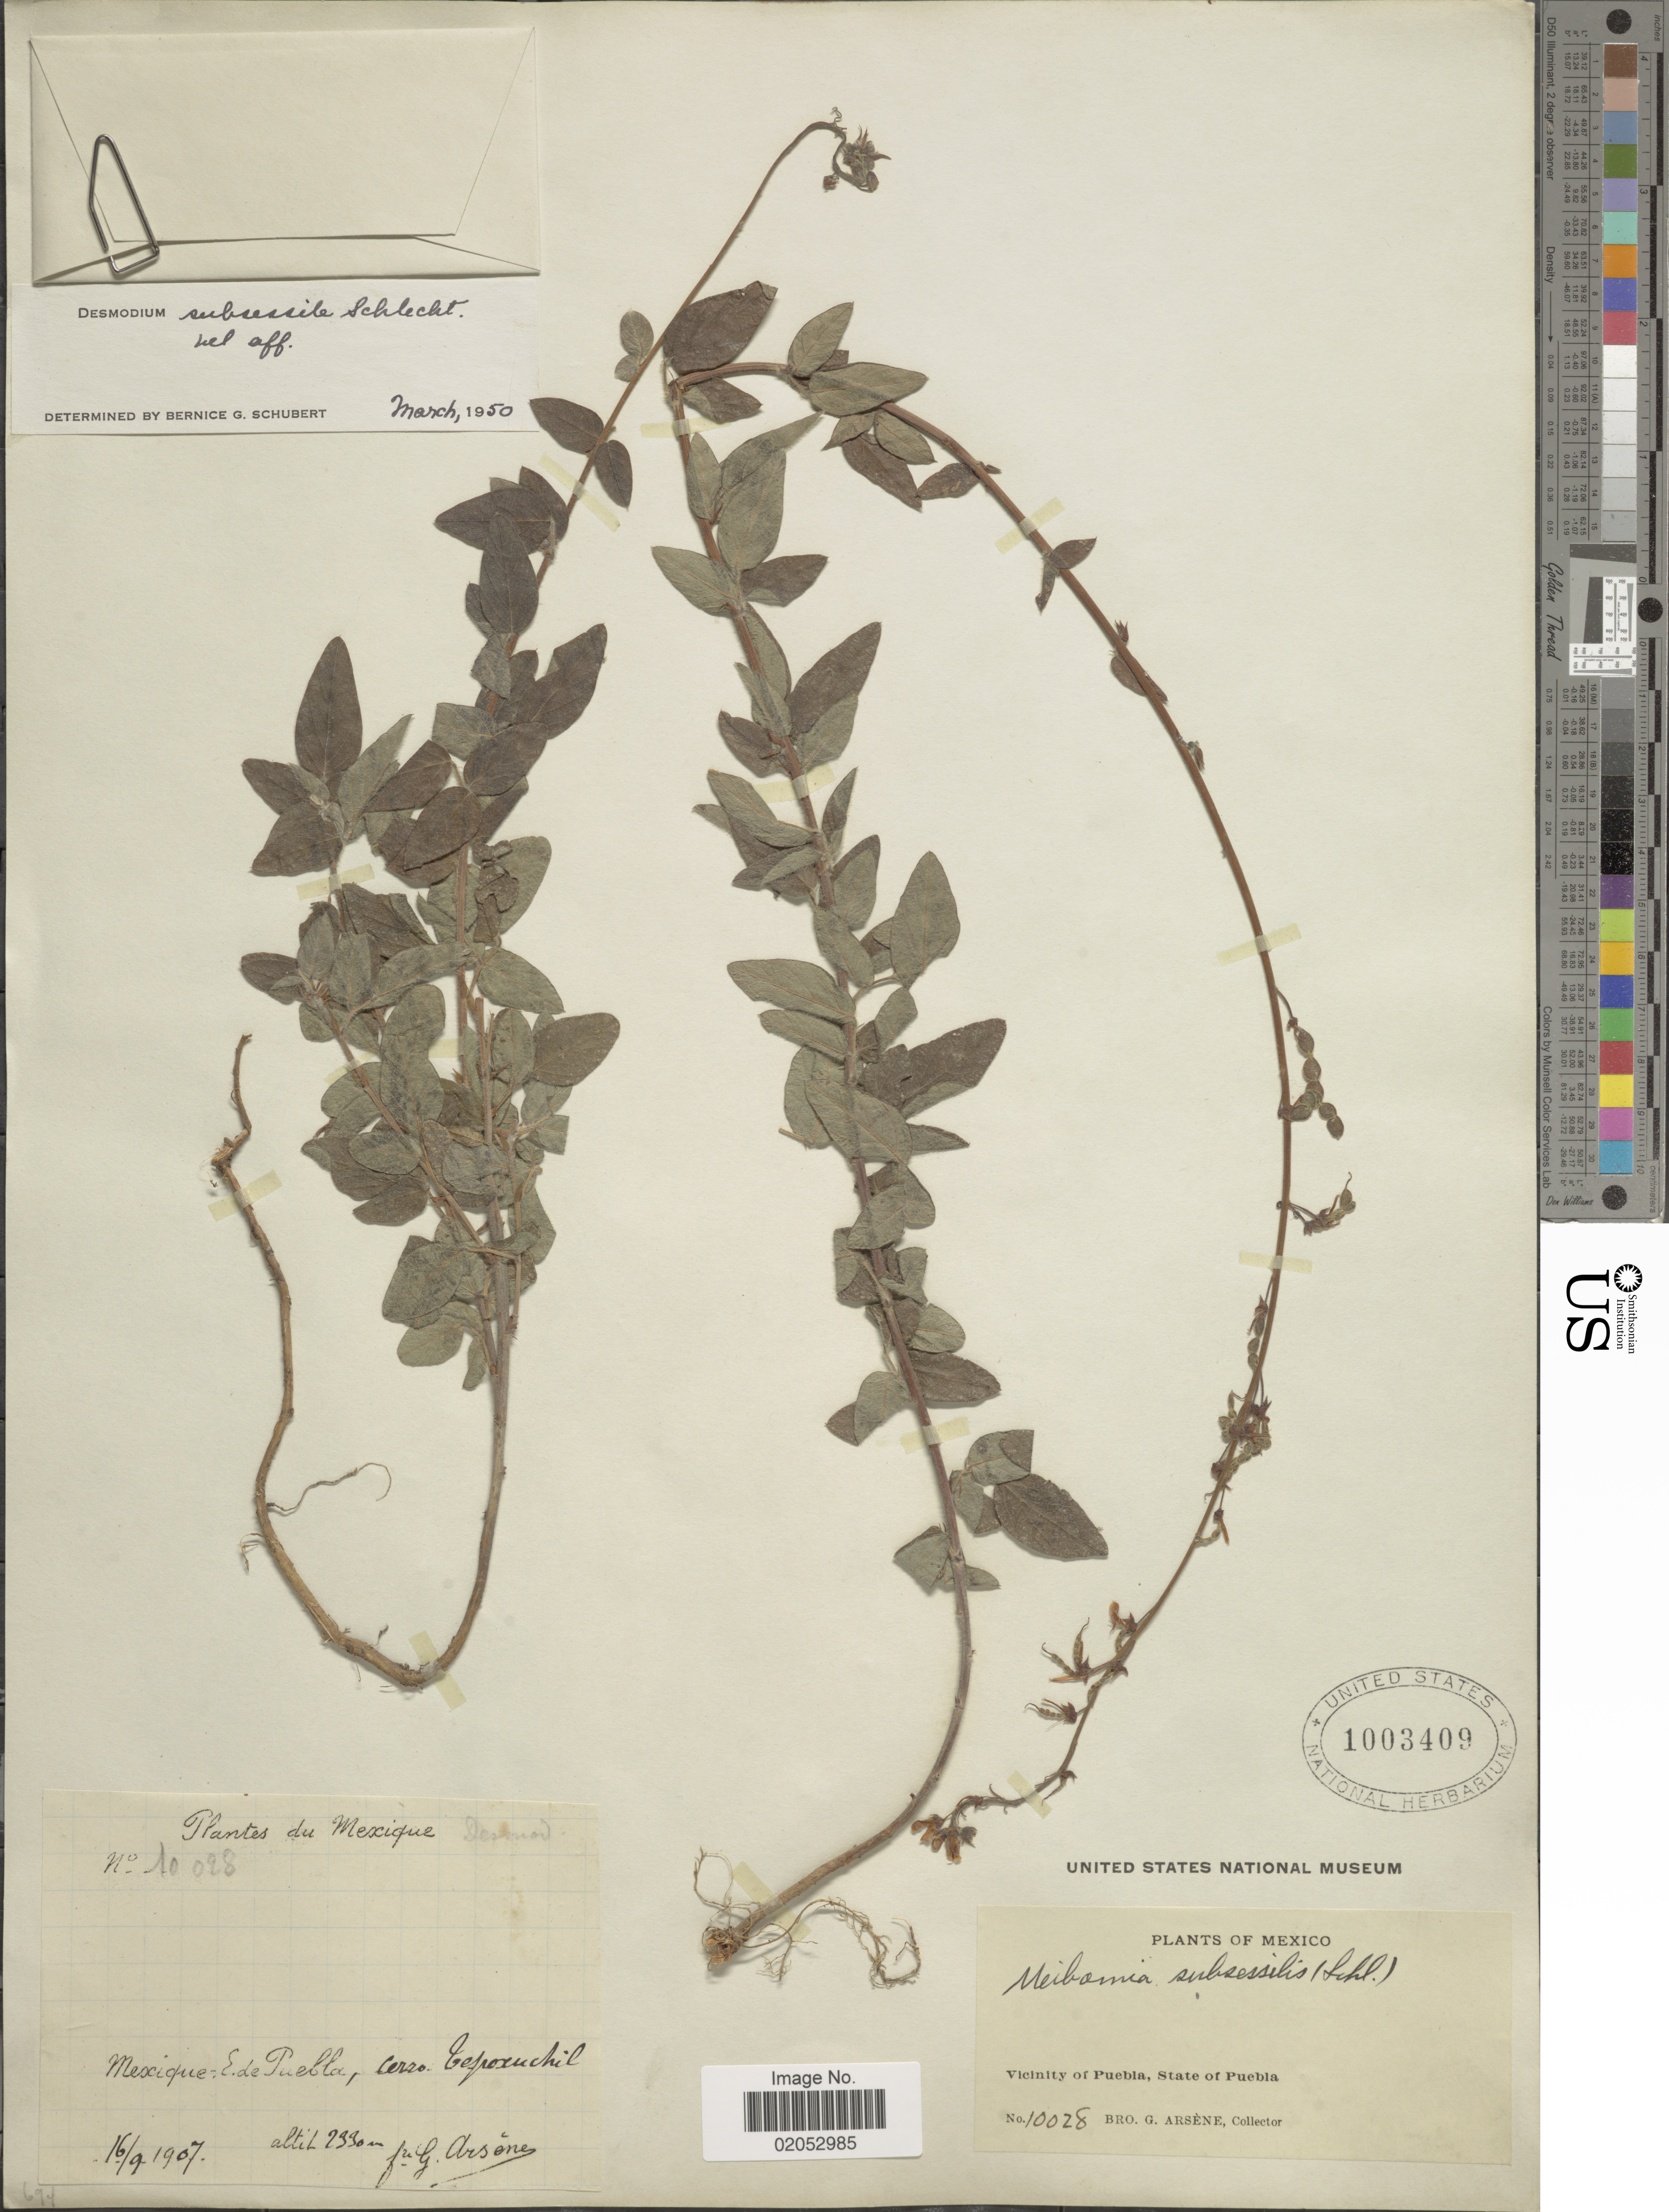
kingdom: Plantae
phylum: Tracheophyta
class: Magnoliopsida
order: Fabales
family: Fabaceae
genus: Desmodium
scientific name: Desmodium subsessile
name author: Seaton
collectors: Bro. G. Arsène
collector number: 10028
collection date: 1907-09-16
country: Mexico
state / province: Puebla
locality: Vicinity of Puebla, State of Puebla. Mexique- E. de Puebla, Cerro Espoxuchil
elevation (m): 2330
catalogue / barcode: US 1003409